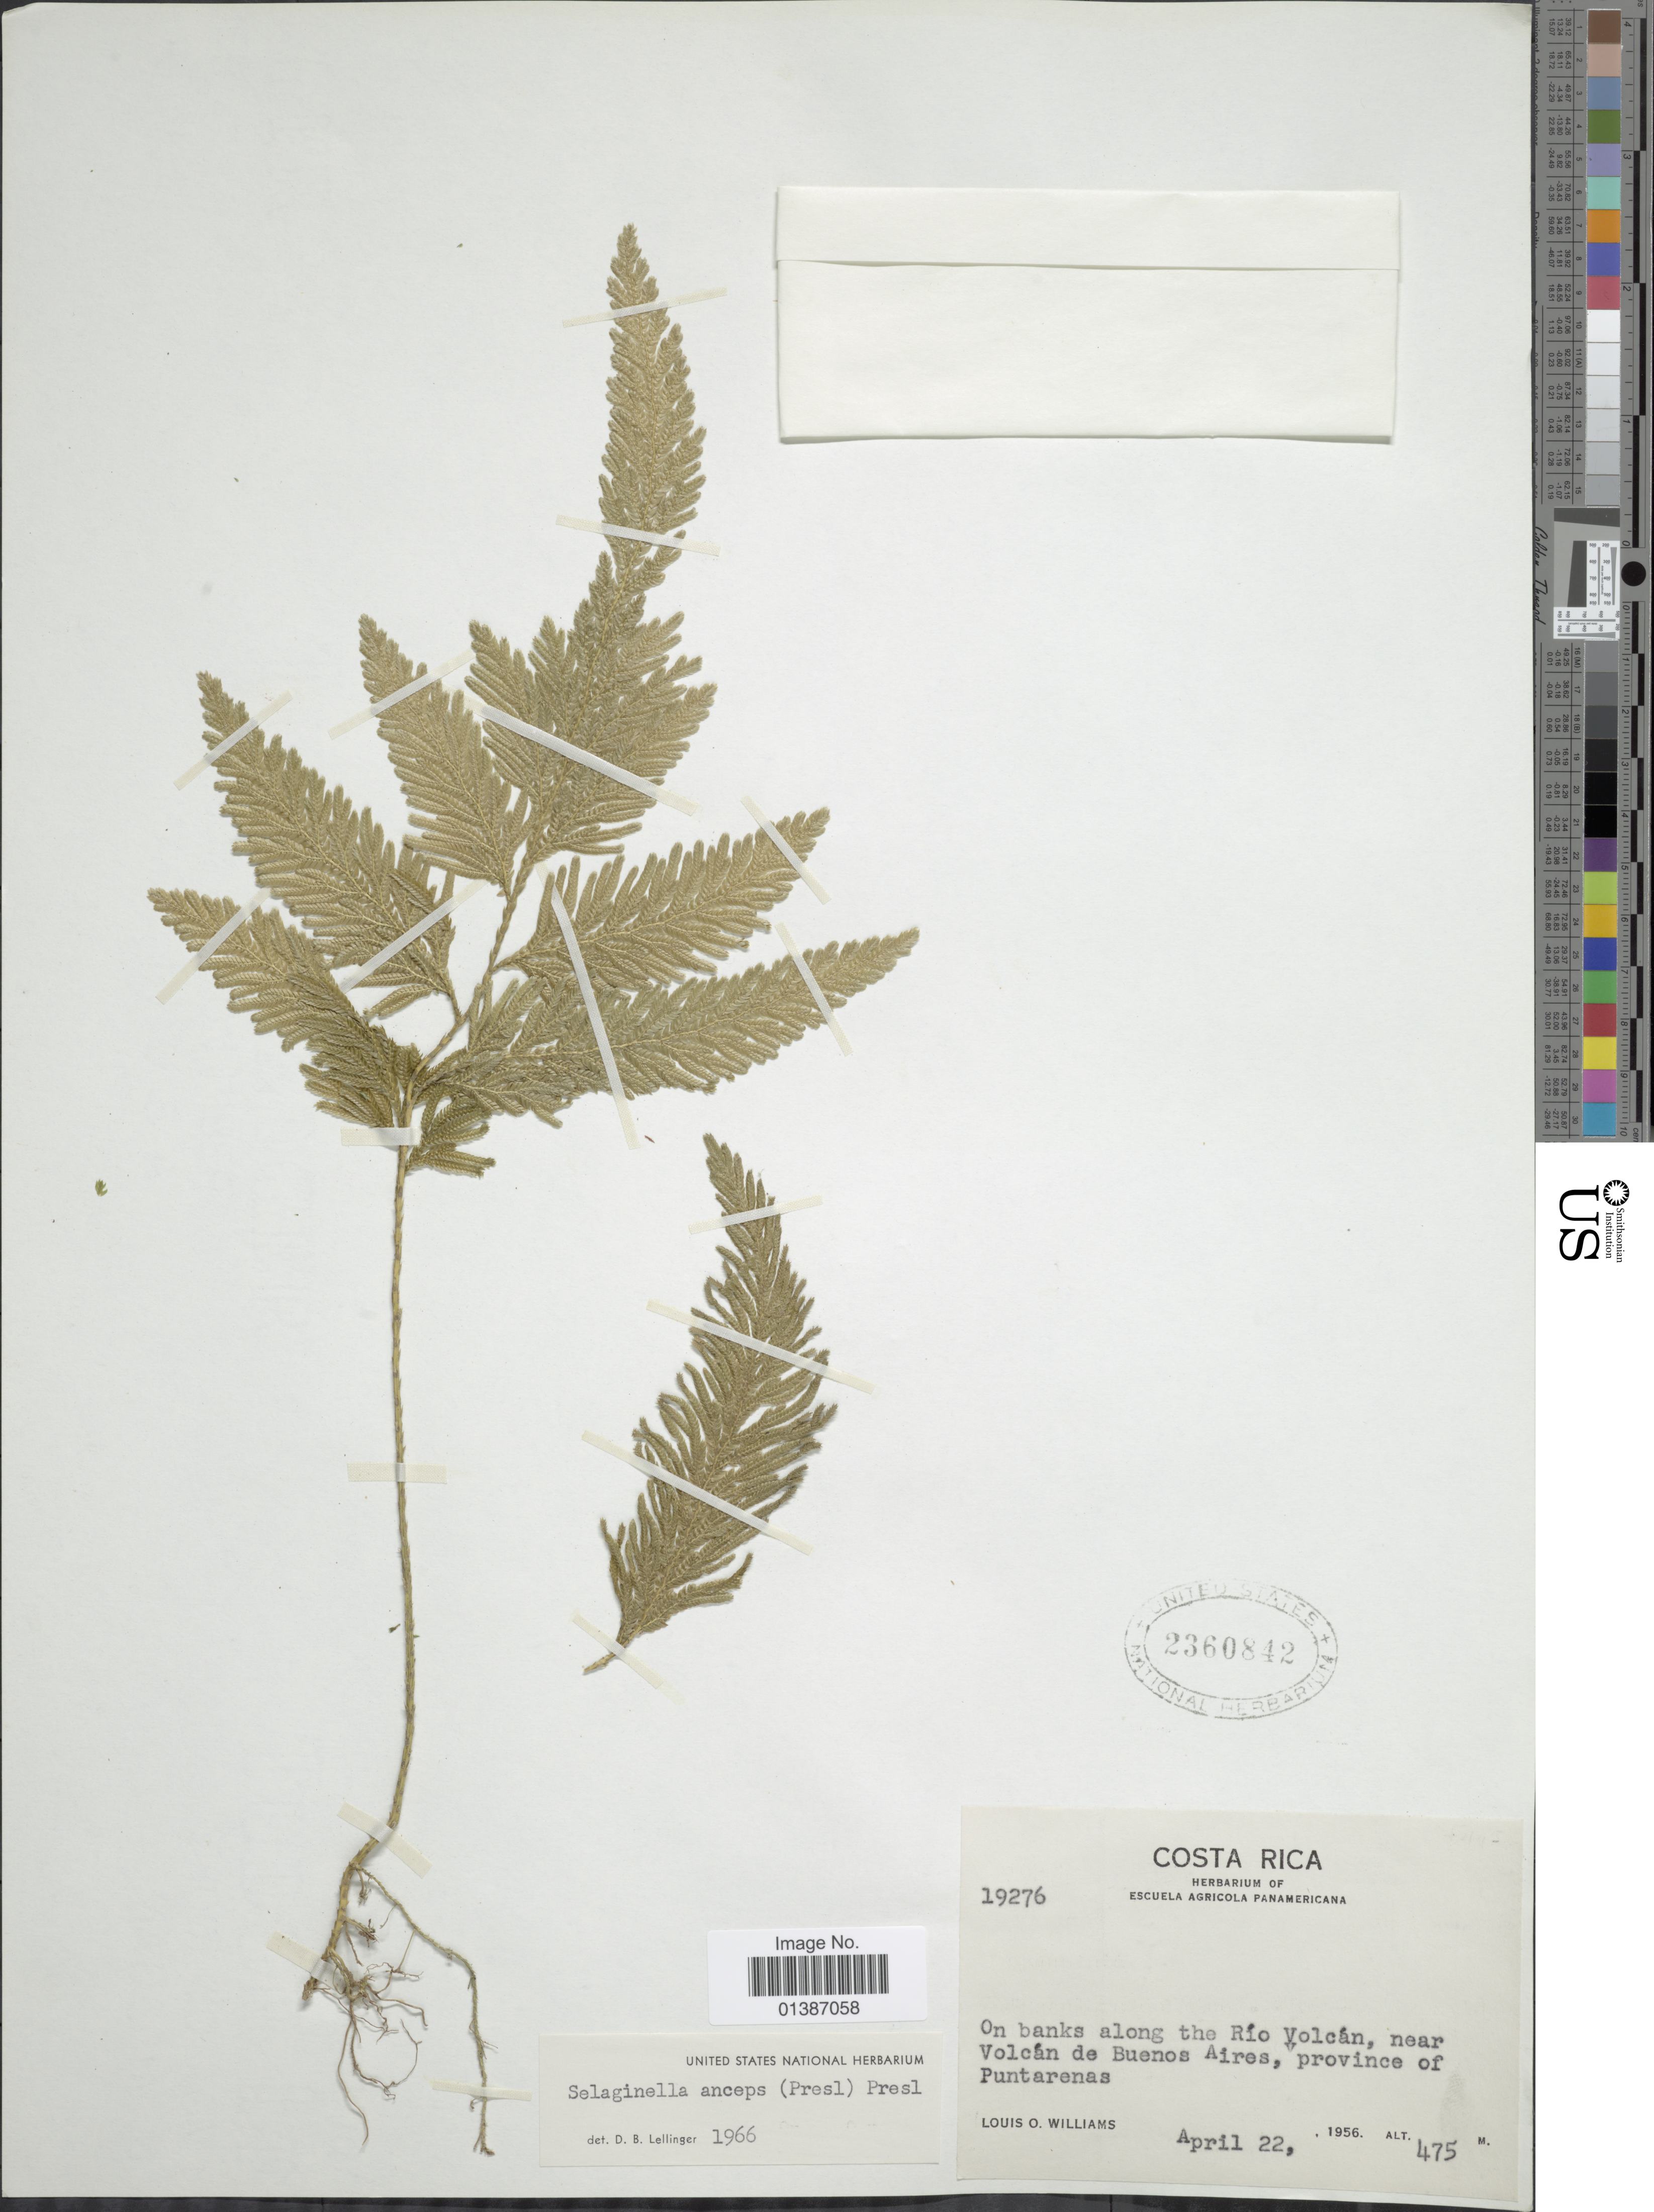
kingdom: Plantae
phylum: Tracheophyta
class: Lycopodiopsida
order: Selaginellales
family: Selaginellaceae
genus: Selaginella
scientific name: Selaginella anceps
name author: (C. Presl)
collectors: L. O. Williams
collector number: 19276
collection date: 1956-04-22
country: Costa Rica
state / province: Puntarenas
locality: On banks along the Río Volcán, near Volcán de Buenos Aires, province of Puntarenas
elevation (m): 475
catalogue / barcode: US 2360842